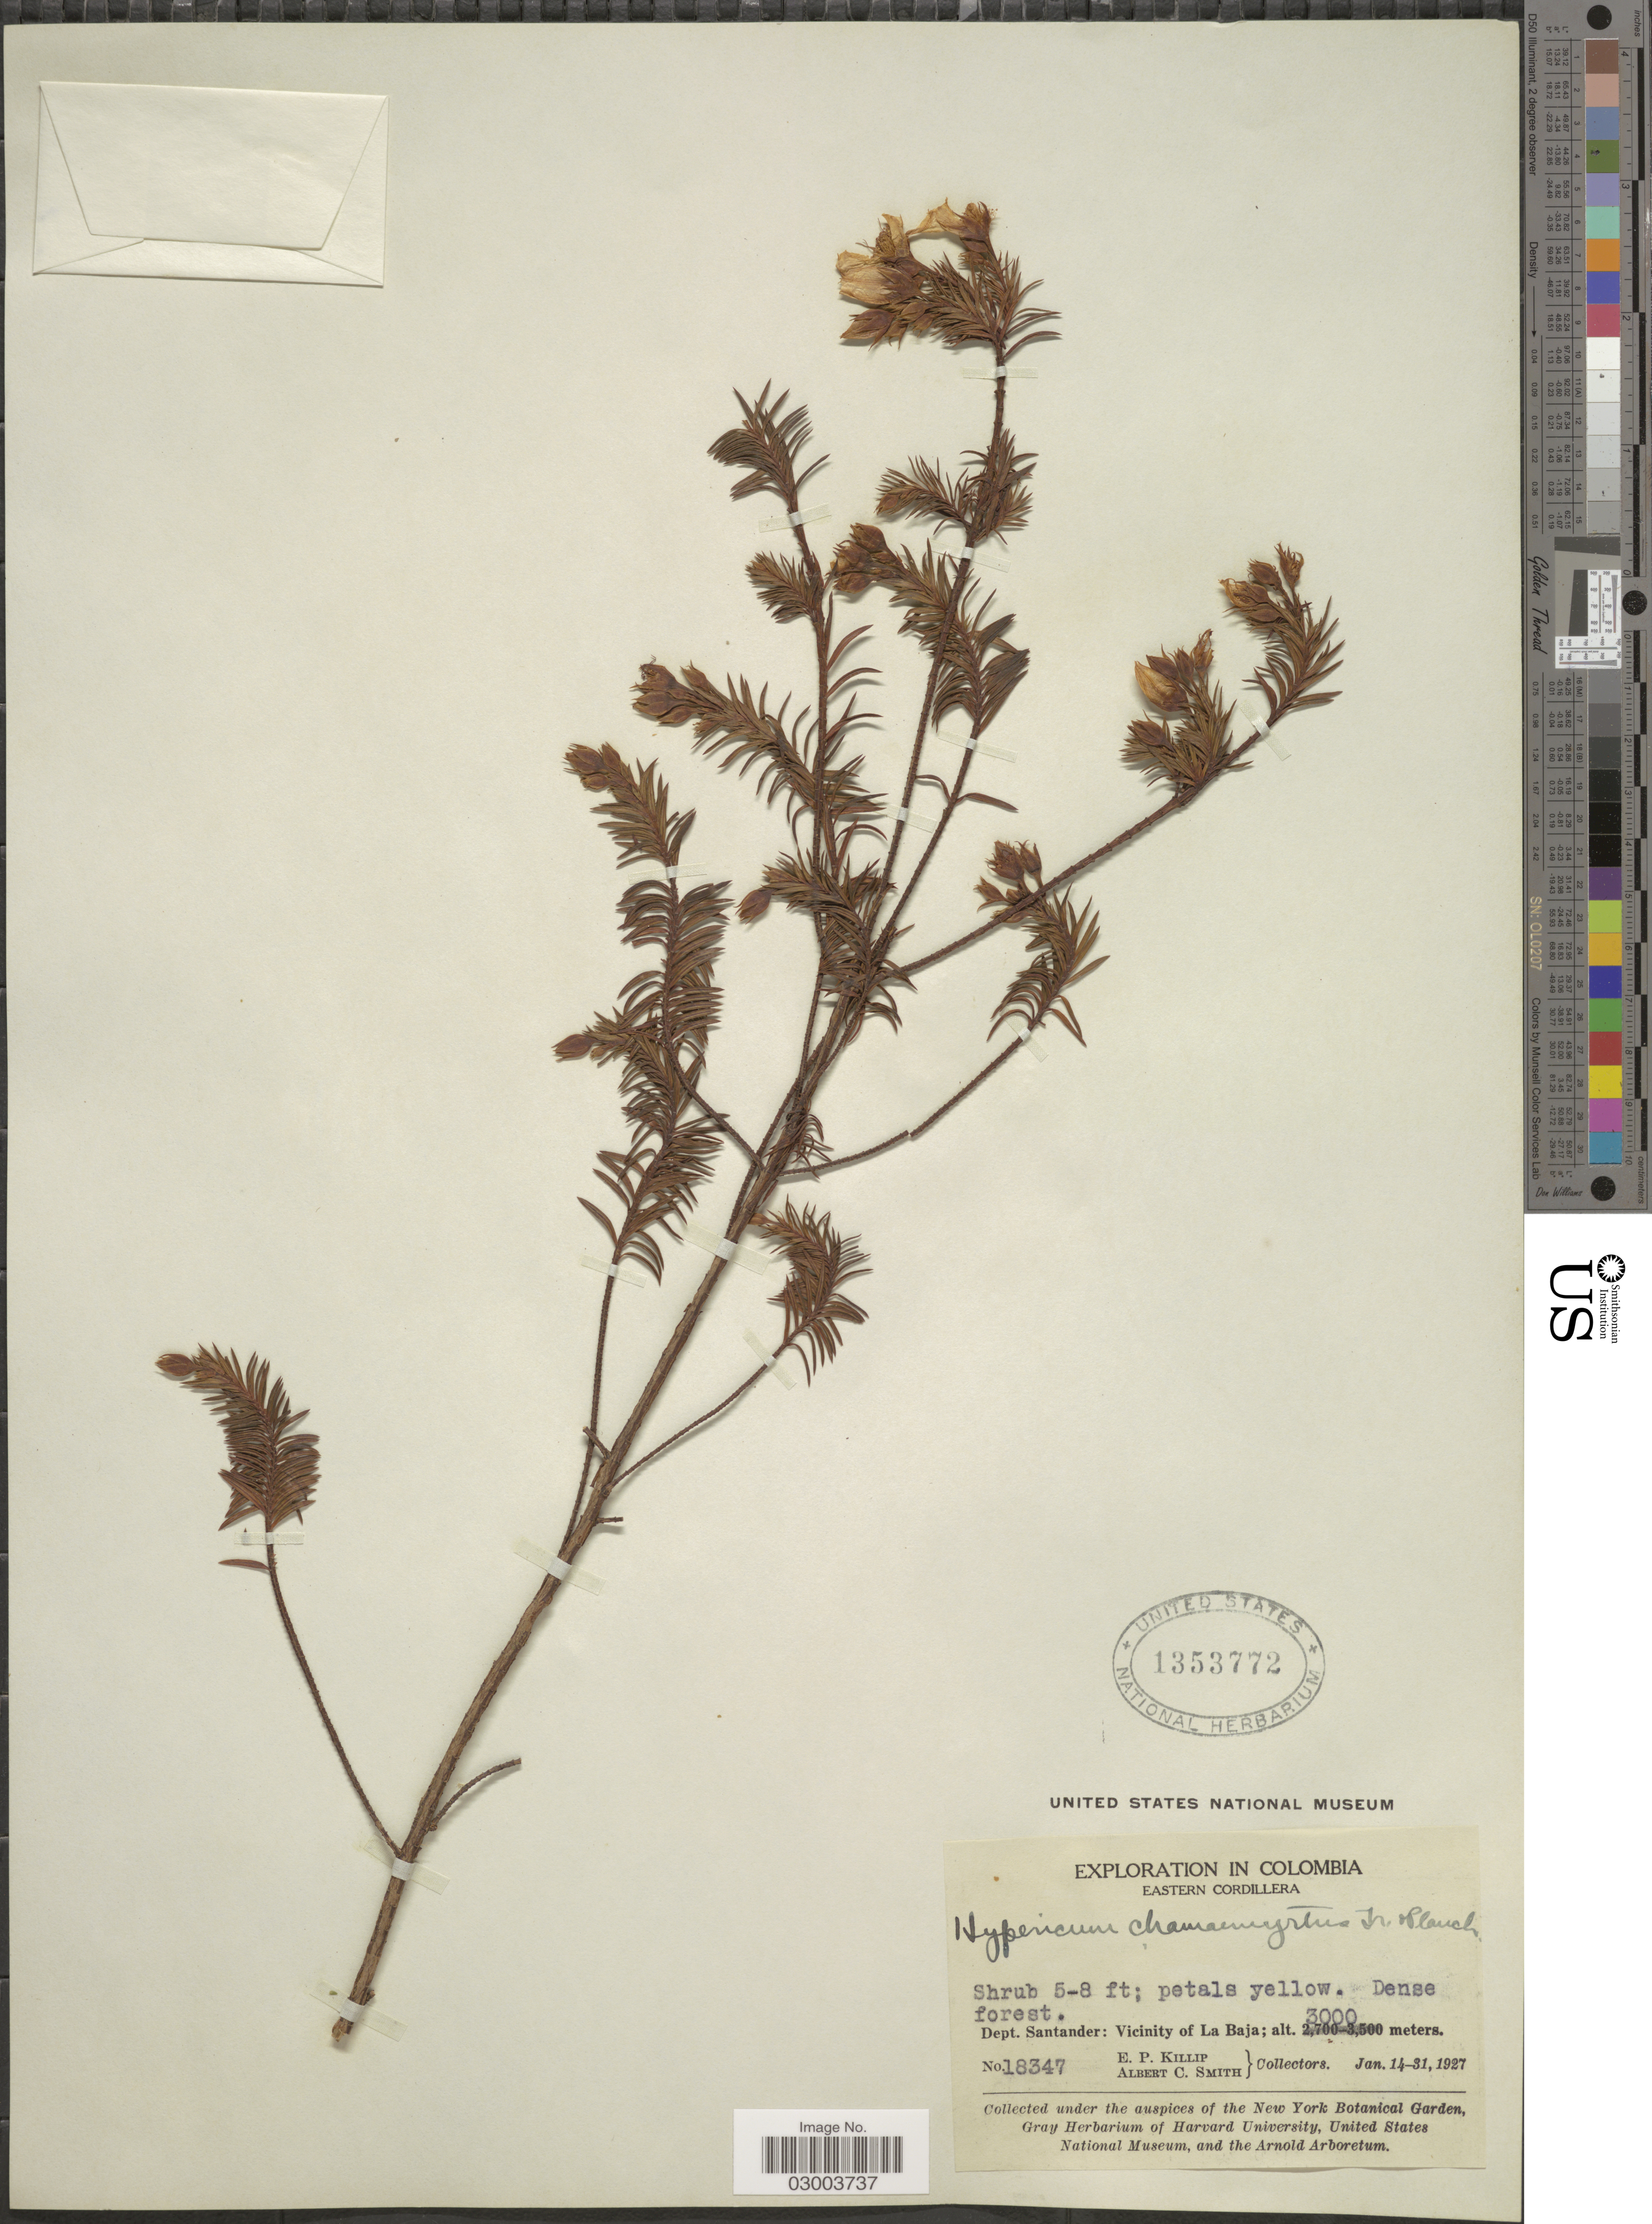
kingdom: Plantae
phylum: Tracheophyta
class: Magnoliopsida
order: Malpighiales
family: Hypericaceae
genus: Hypericum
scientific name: Hypericum garciae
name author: Pierce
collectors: E. P. Killip & A. C. Smith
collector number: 18347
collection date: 1927-01-14/1927-01-31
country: Colombia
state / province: Santander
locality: Eastern Cordillera, Dept. Santander: Vicinity of La Baja.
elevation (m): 3000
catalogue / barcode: US 1353772